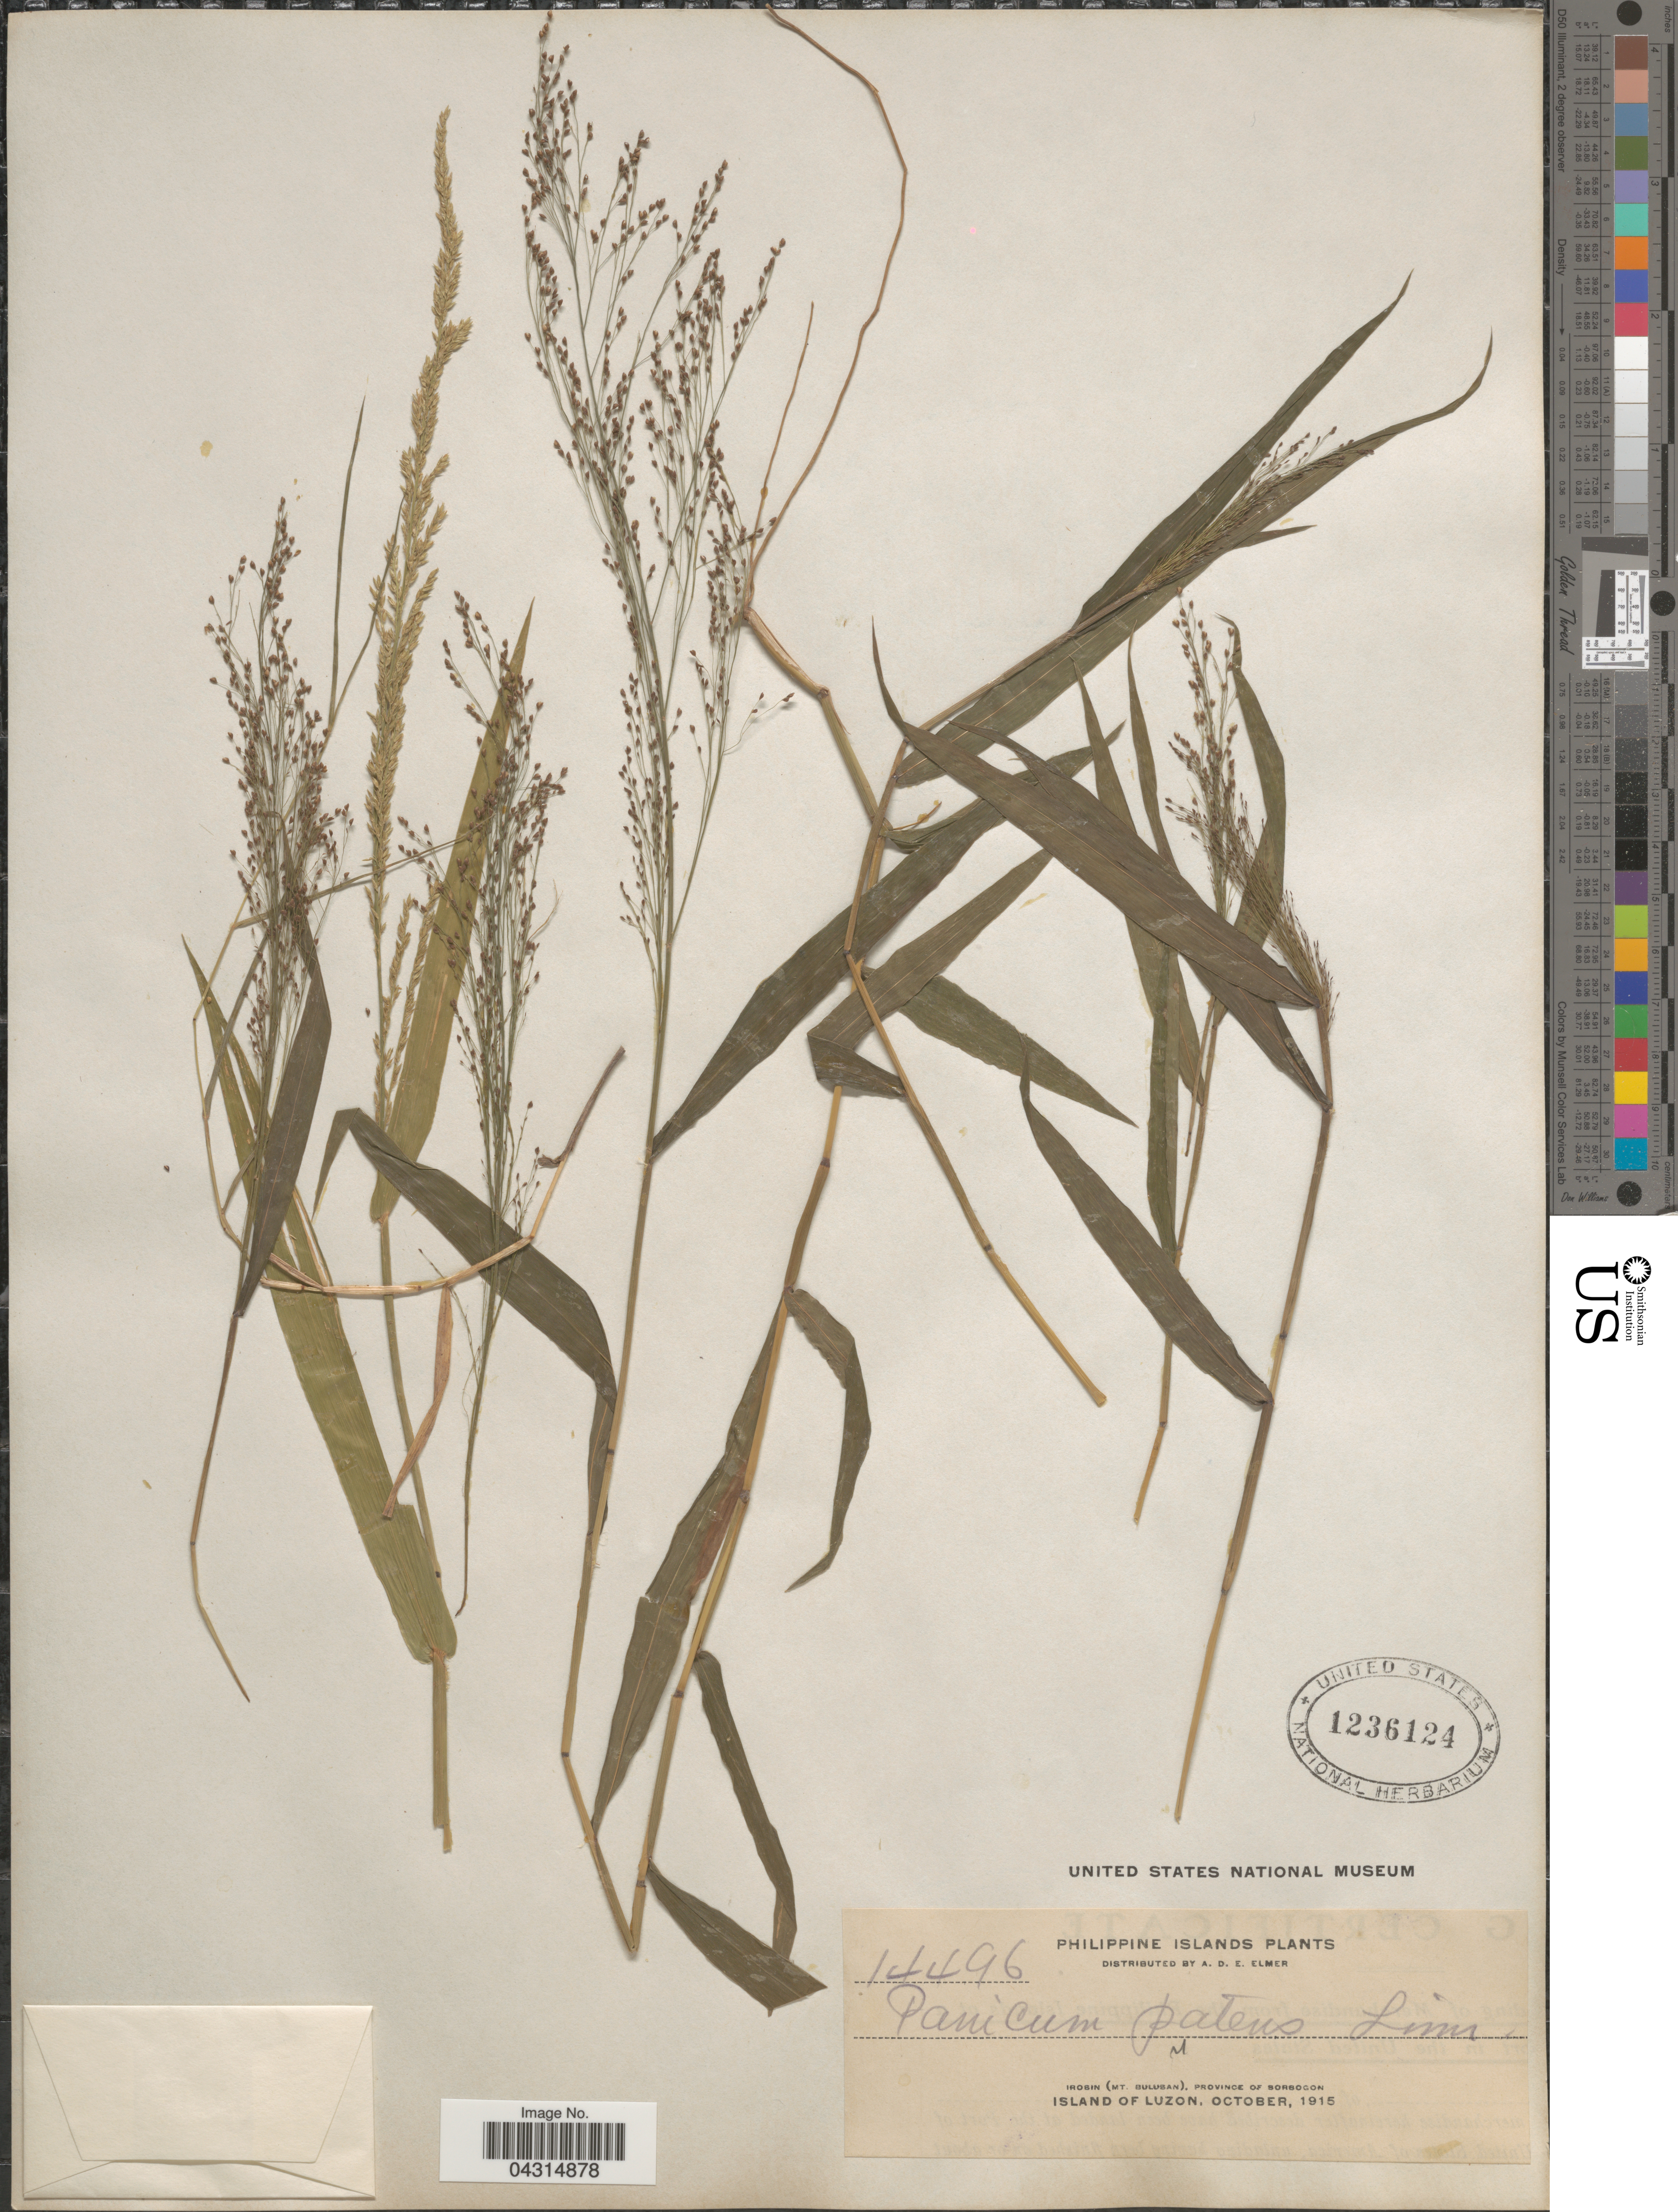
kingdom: Plantae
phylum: Tracheophyta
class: Liliopsida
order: Poales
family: Poaceae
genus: Cyrtococcum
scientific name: Cyrtococcum patens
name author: (L.) A. Camus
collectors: A. D. E. Elmer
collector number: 14496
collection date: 1915-10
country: Philippines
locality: Irosin (Mt. Bulusan), Province of Sorsogon. Island of Luzon.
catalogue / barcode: US 1236124